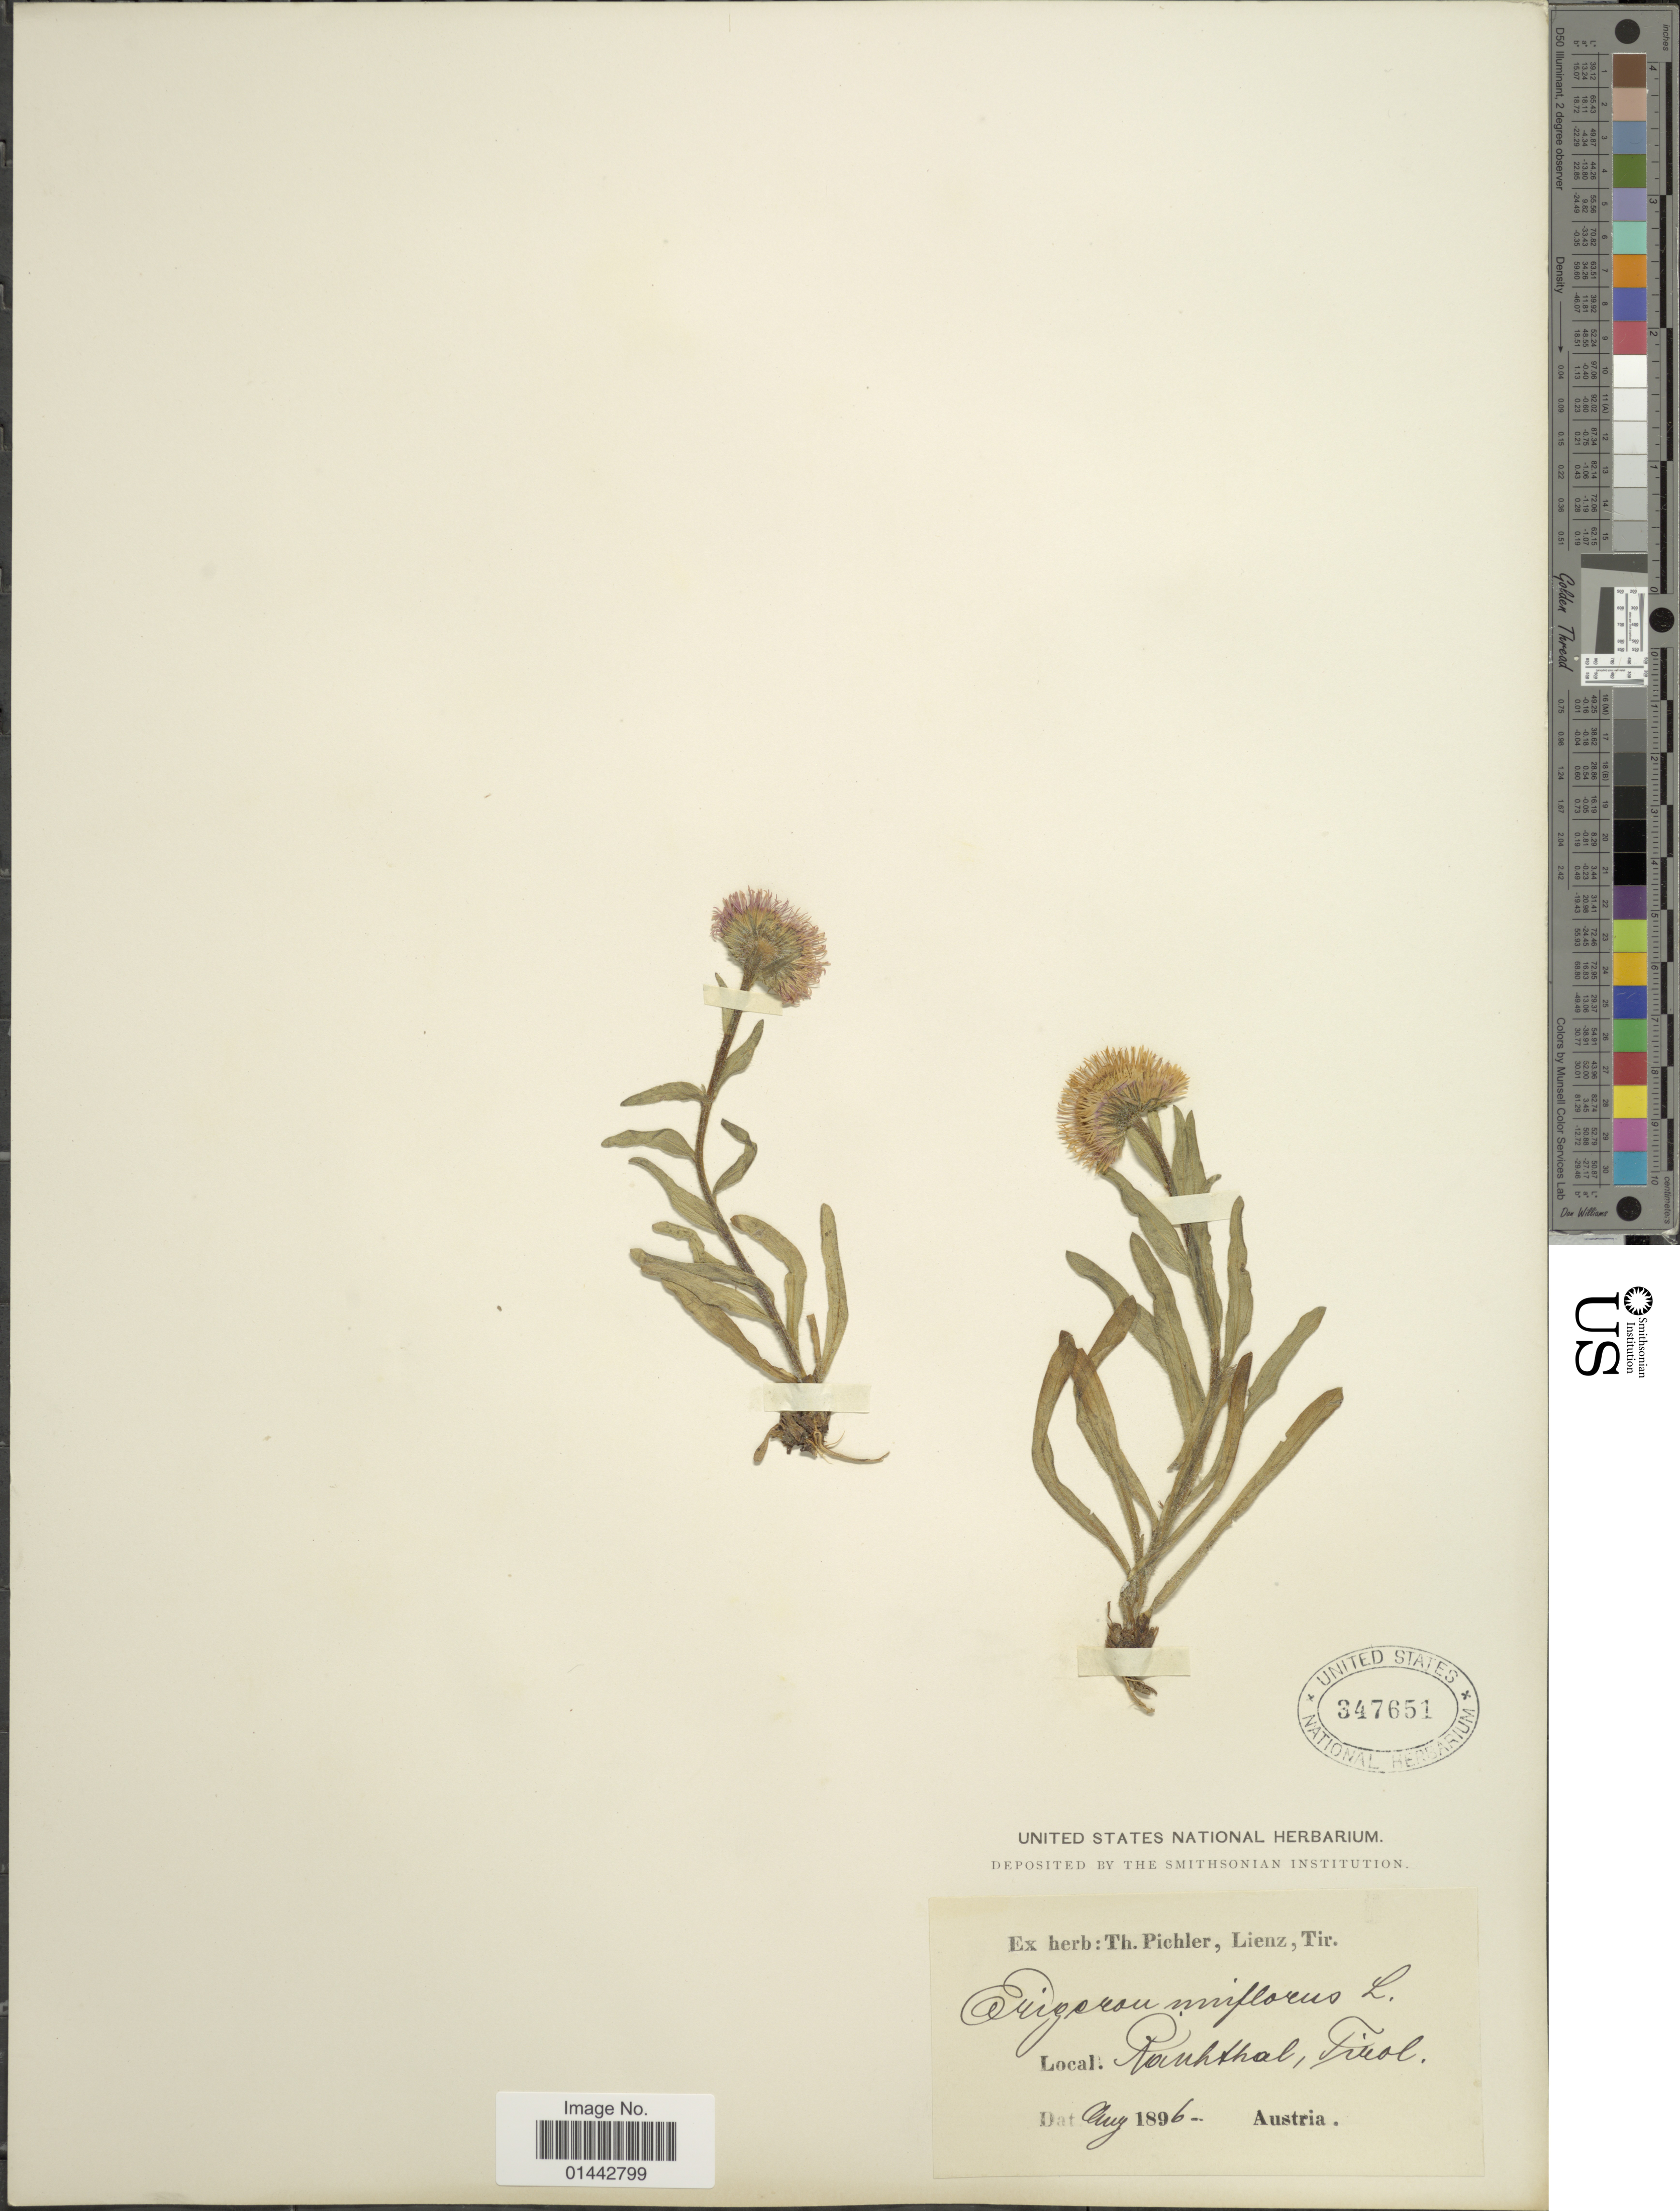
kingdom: Plantae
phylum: Tracheophyta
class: Magnoliopsida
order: Asterales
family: Asteraceae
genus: Erigeron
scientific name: Erigeron uniflorus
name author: L.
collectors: ex herb. T. Pichler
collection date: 1896-08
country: Austria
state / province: Tirol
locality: Ranhthal. [interpreted]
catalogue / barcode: US 347651